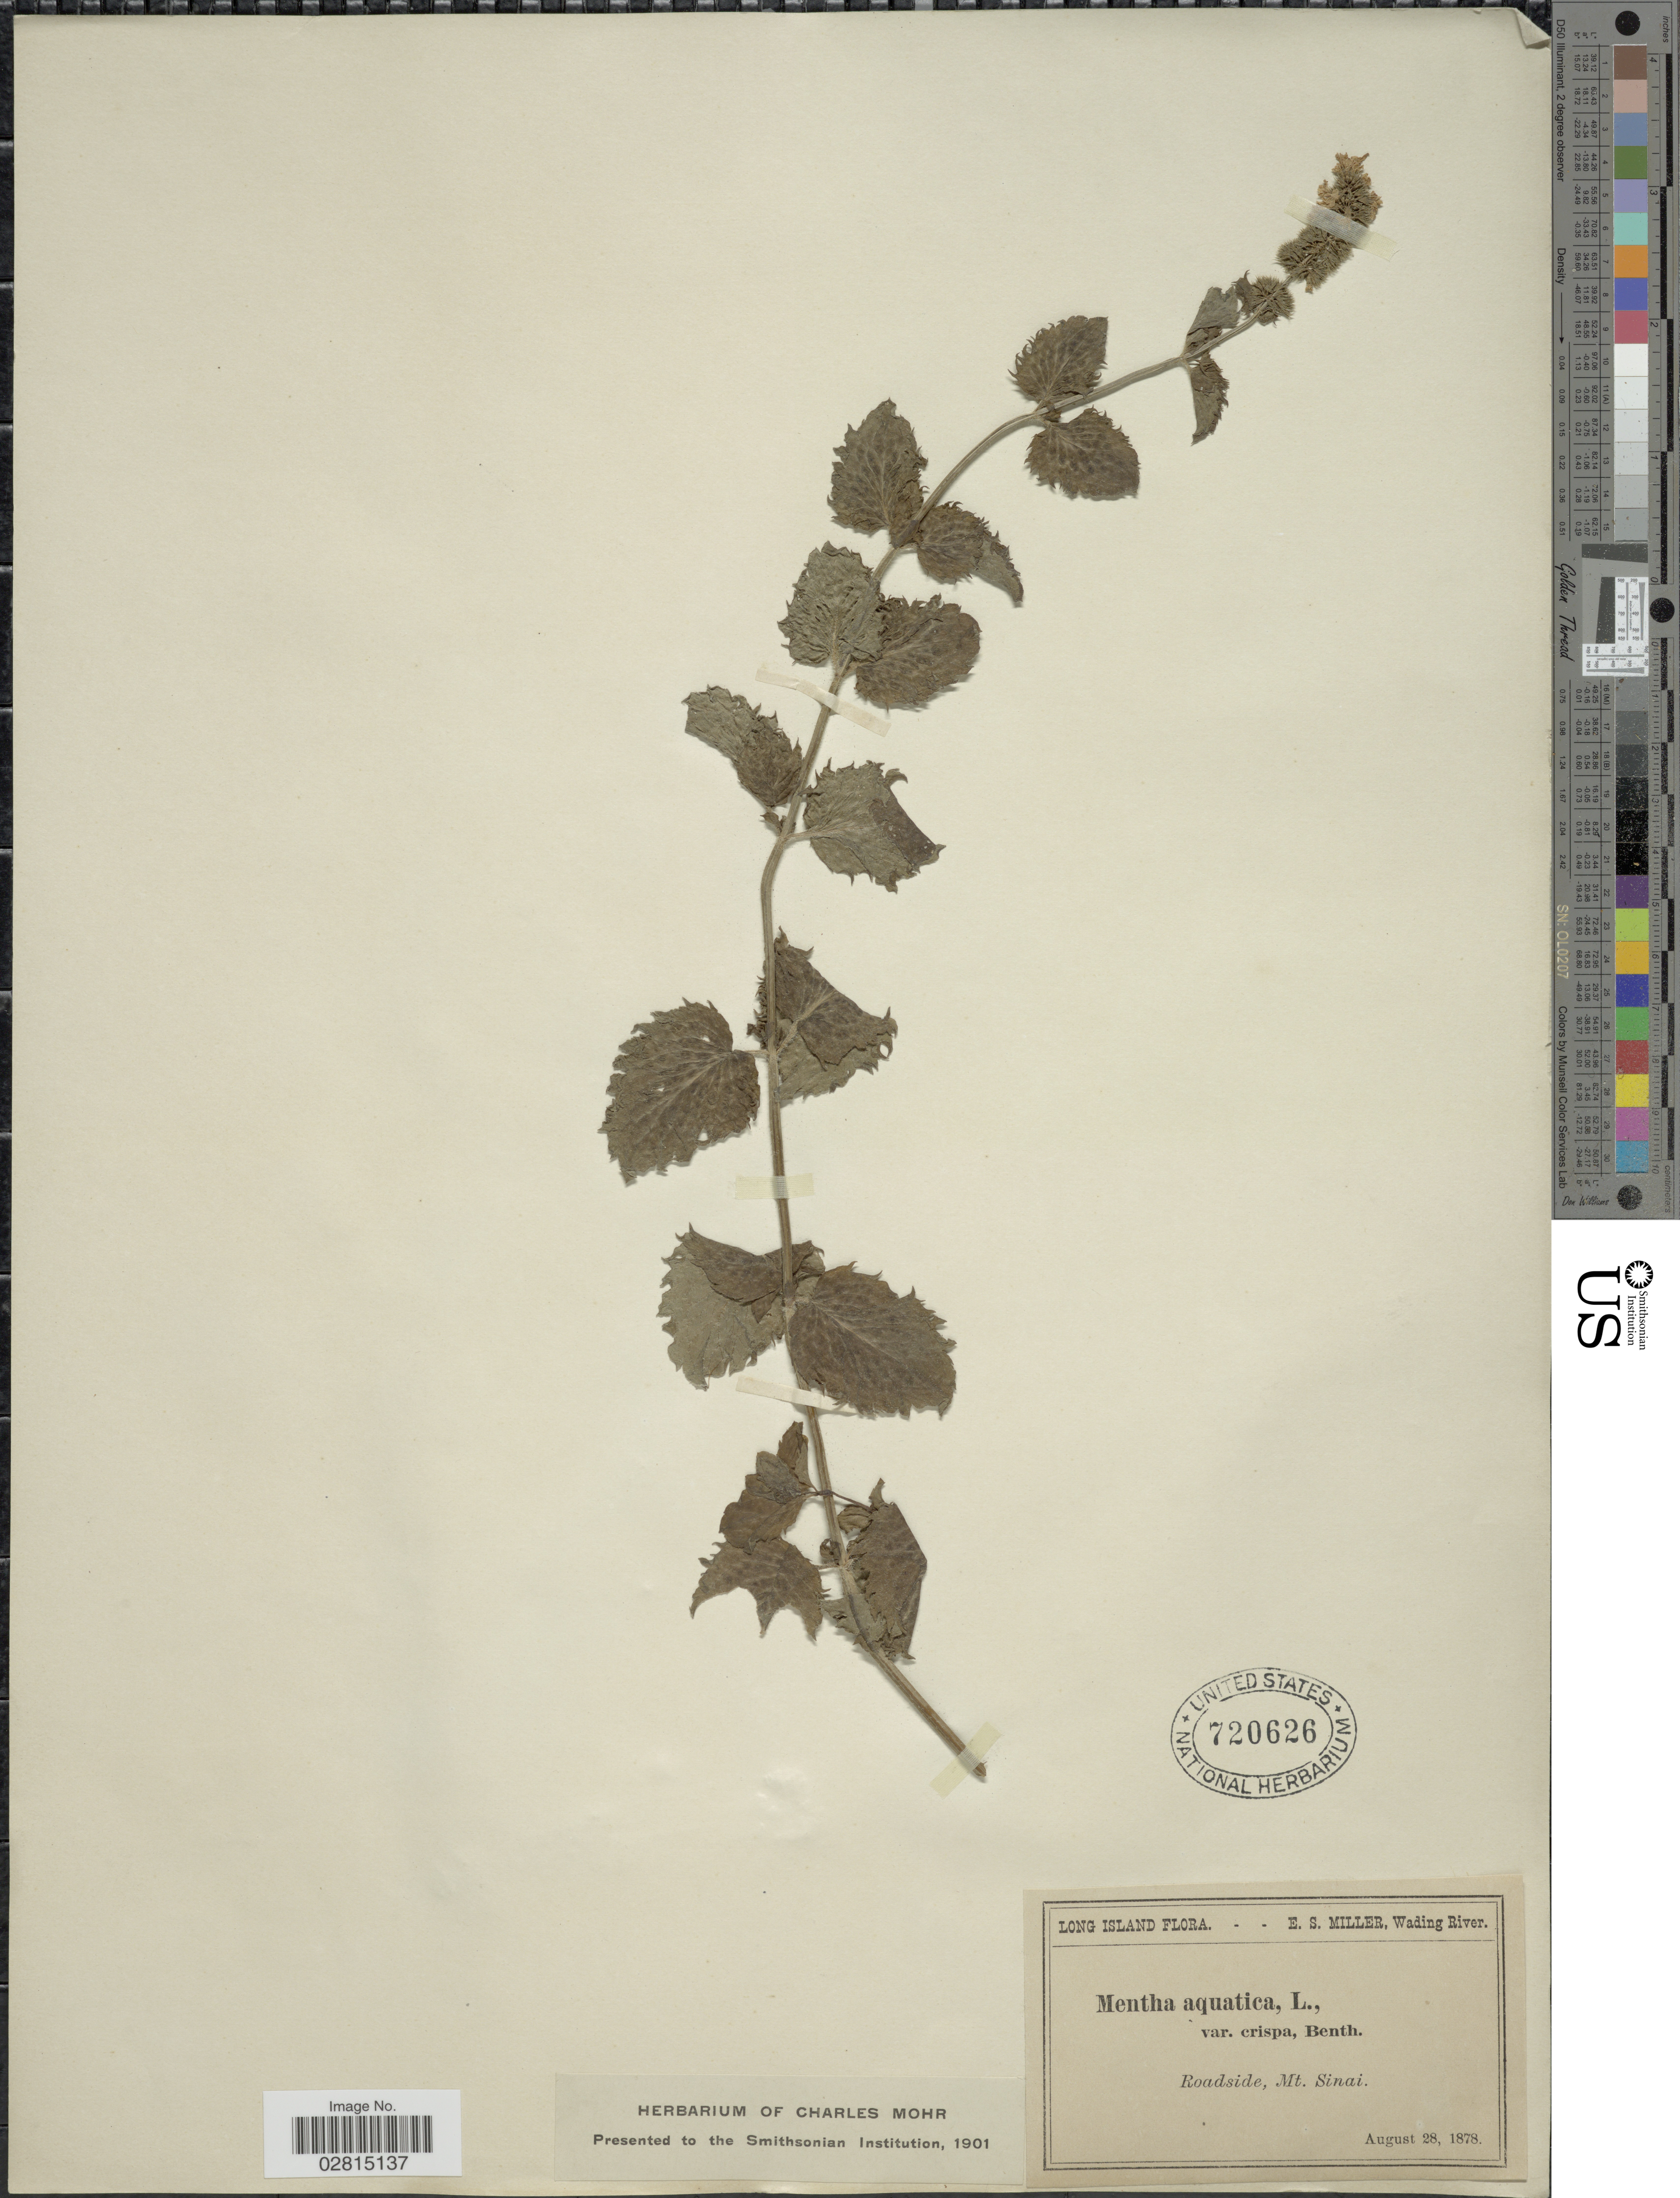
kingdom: Plantae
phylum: Tracheophyta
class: Magnoliopsida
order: Lamiales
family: Lamiaceae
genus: Mentha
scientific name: Mentha aquatica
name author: L.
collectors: E. S. Miller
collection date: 1878-08-28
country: United States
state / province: New York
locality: Long Island, Roadside, Mt. Sinai.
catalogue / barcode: US 720626